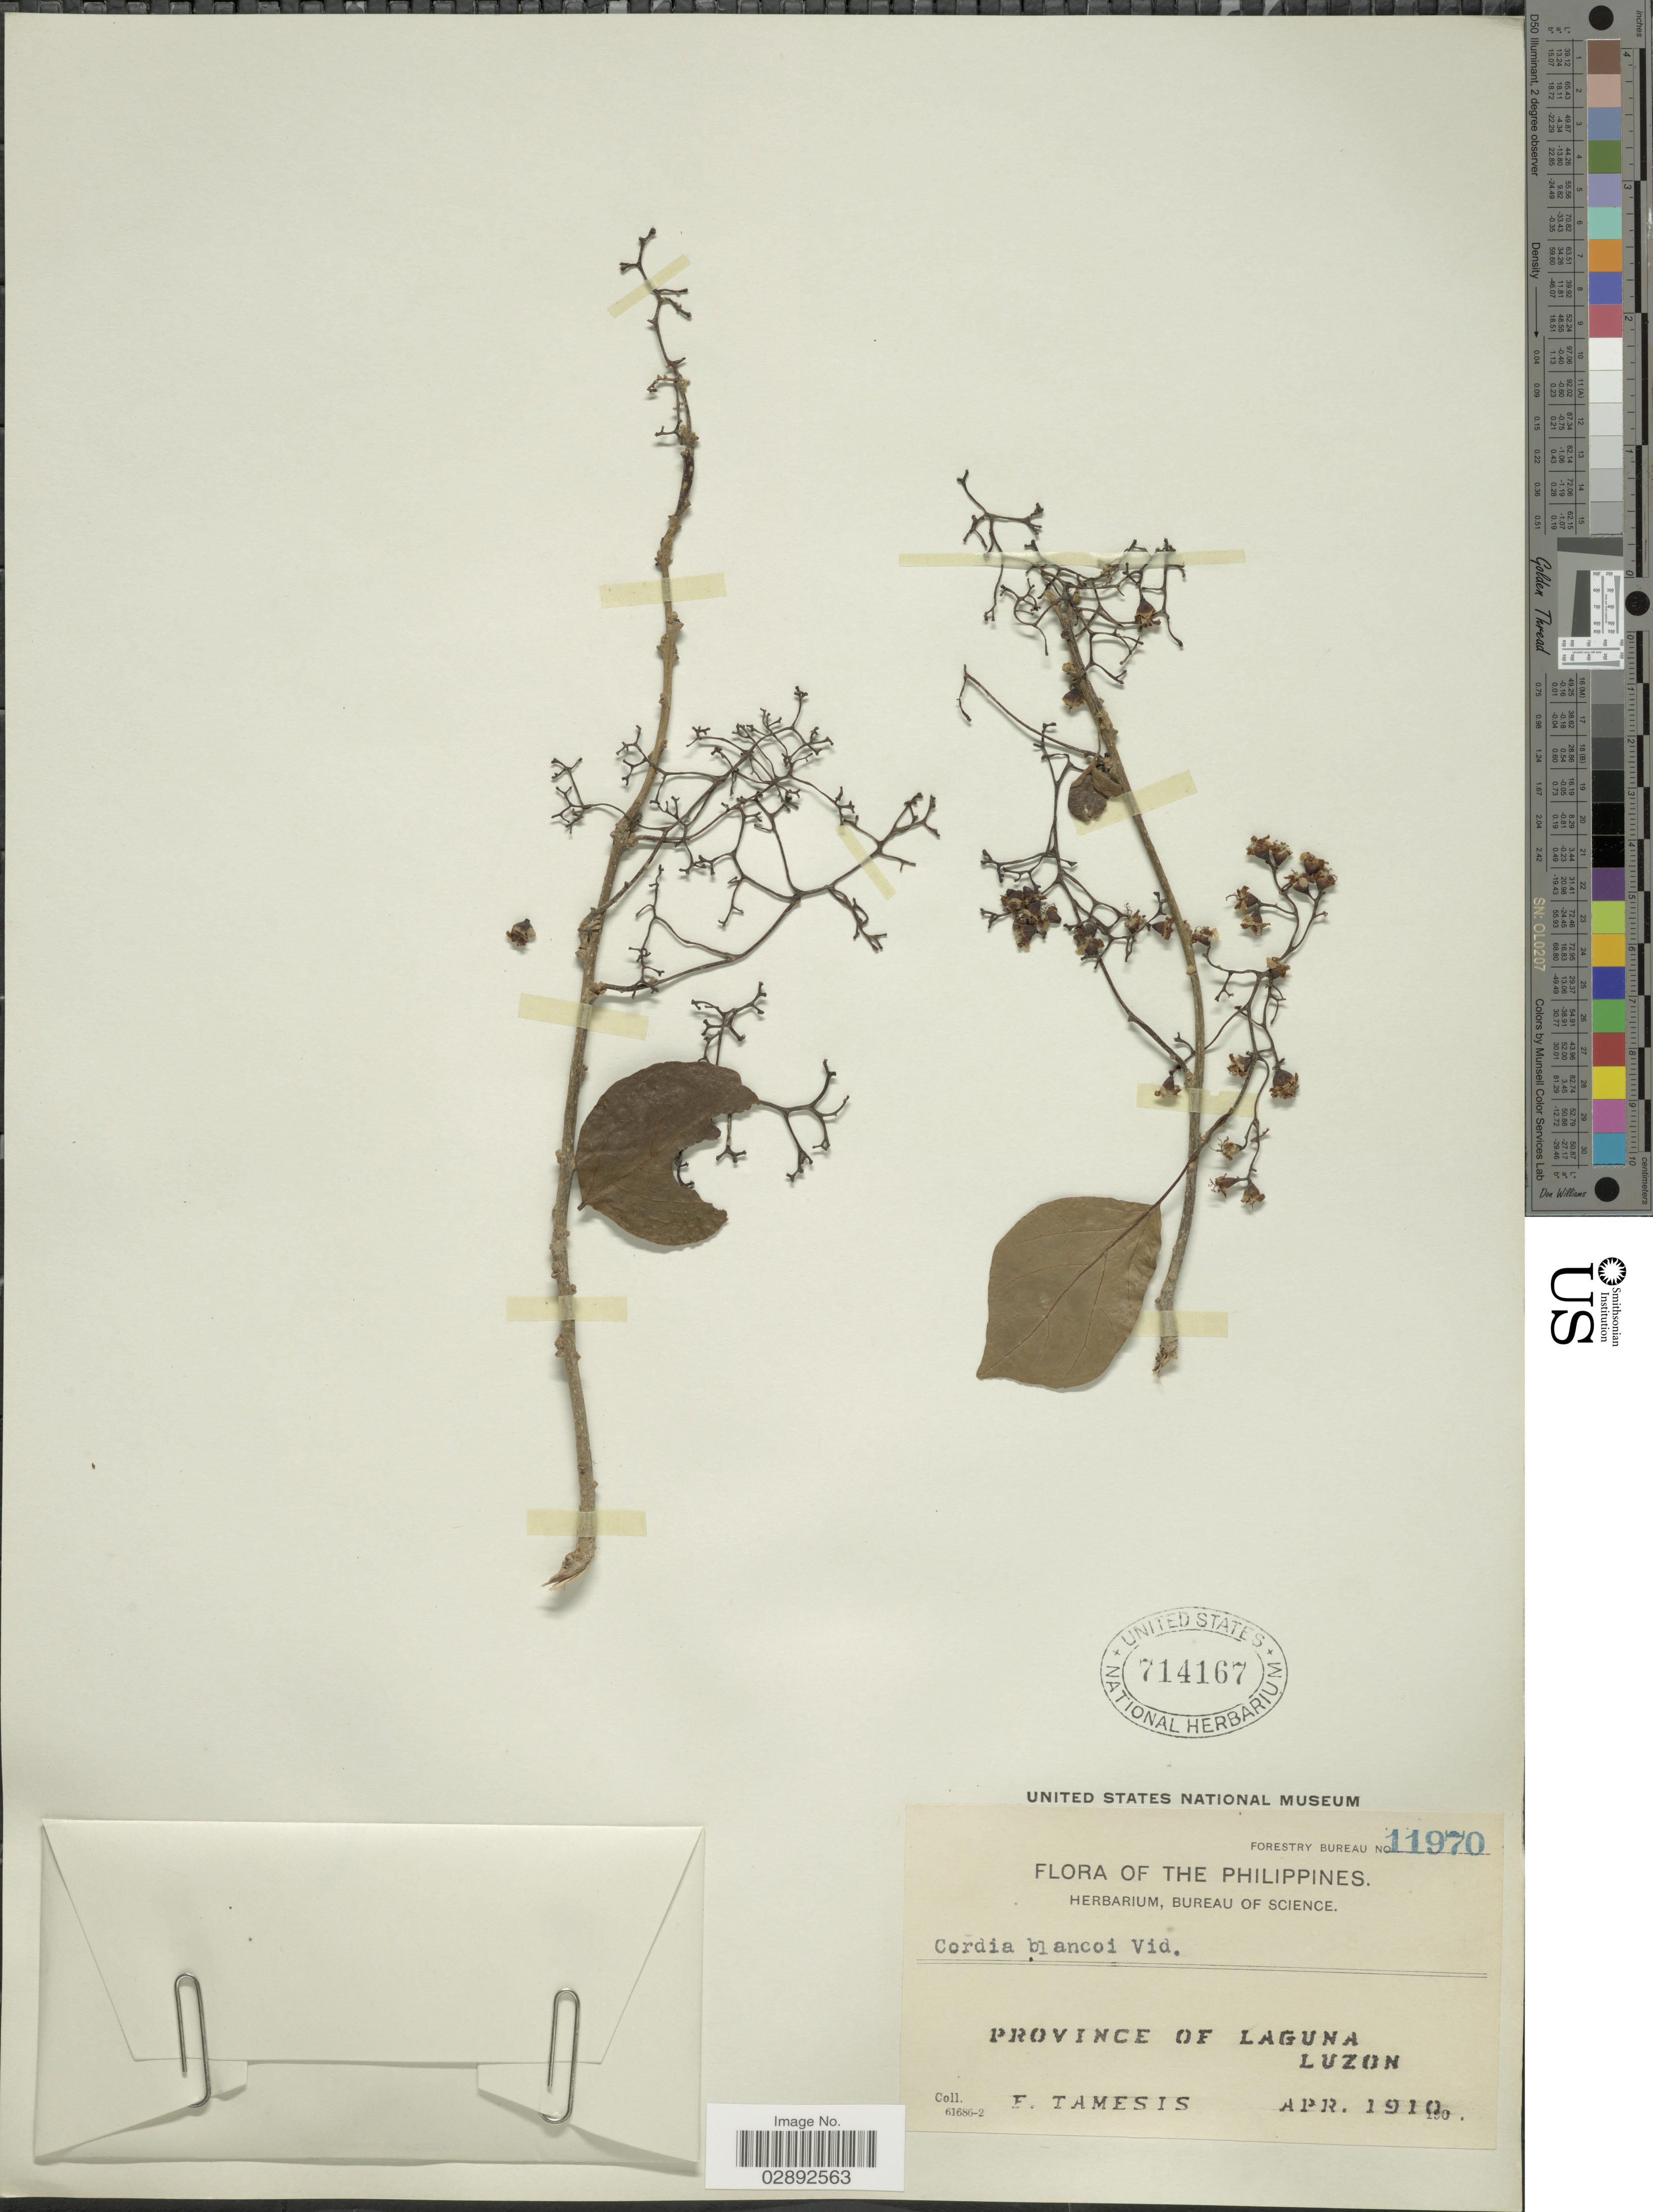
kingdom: Plantae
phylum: Tracheophyta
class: Magnoliopsida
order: Boraginales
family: Cordiaceae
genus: Cordia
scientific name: Cordia dichotoma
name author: G. Forst.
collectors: F. Tamesis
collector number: Forestry Bureau 11970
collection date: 1910-04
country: Philippines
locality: Province of Laguna. Luzon.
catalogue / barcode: US 714167